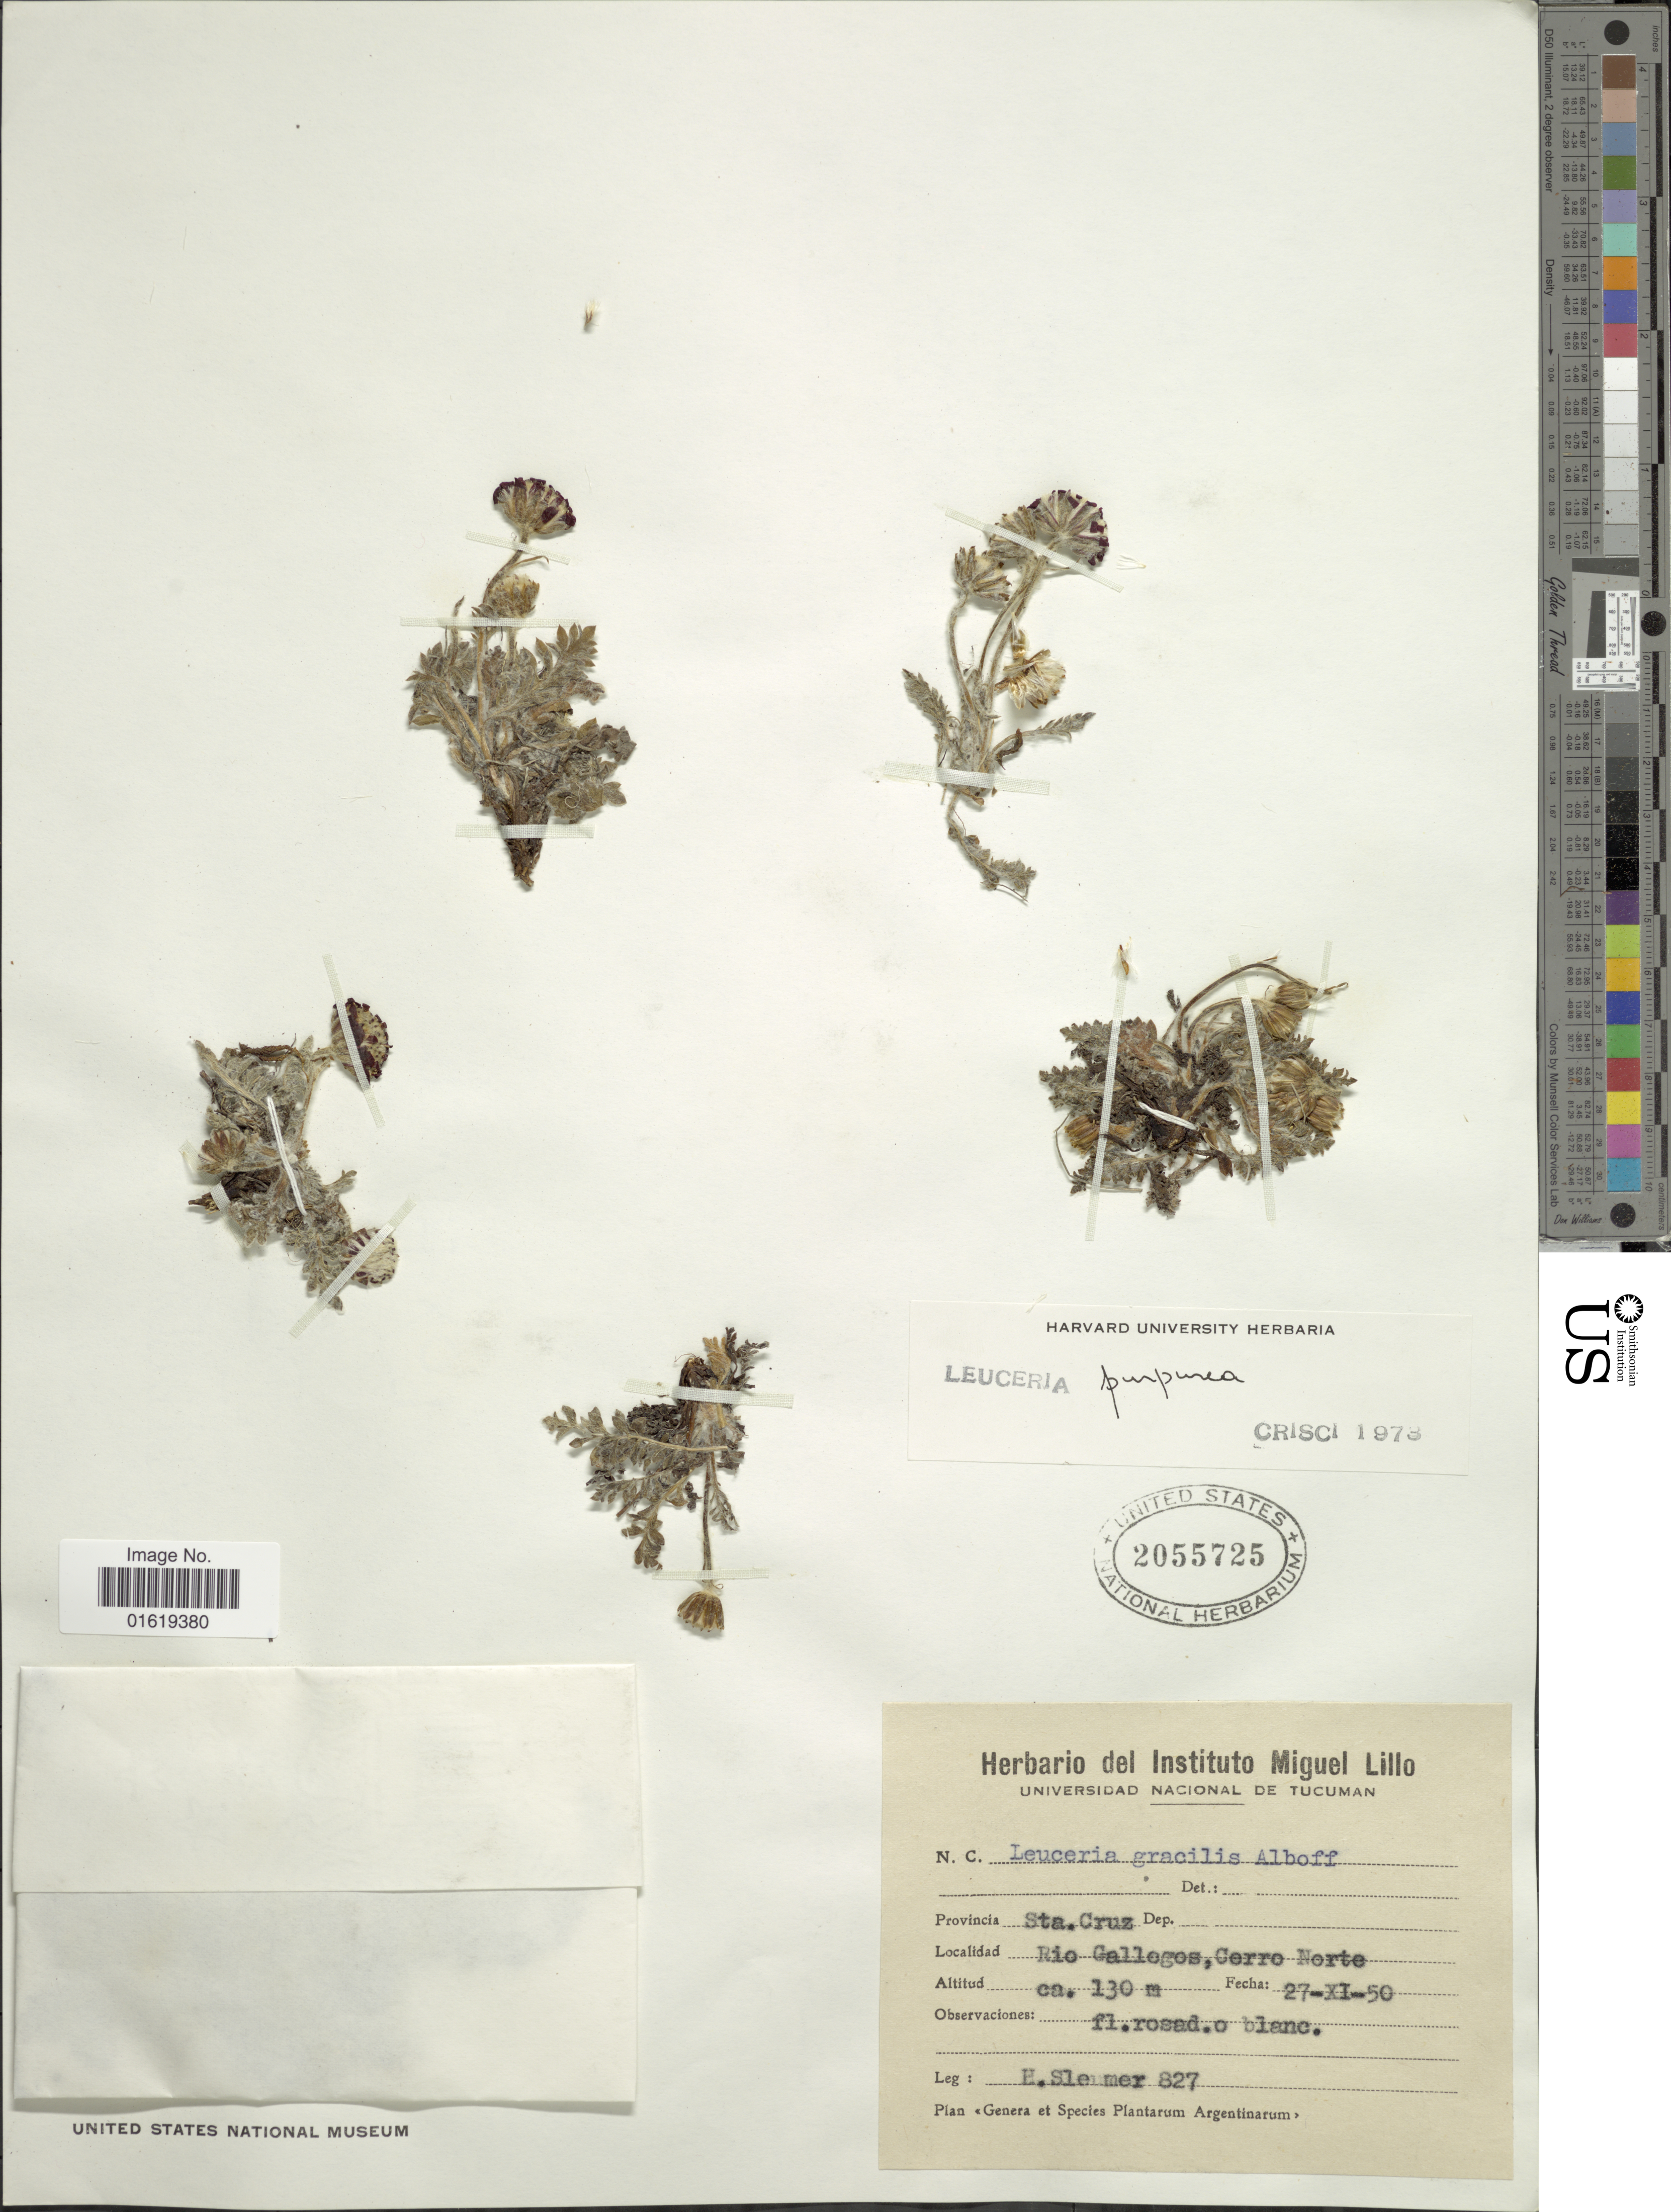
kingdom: Plantae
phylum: Tracheophyta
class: Magnoliopsida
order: Asterales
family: Asteraceae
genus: Leucheria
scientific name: Leucheria purpurea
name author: (Vahl) Hook. & Arn.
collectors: H. O. Sleumer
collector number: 827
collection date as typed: Transcribed d/m/y: 27/11/50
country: Argentina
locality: Provincia Sta. Cruz. Rio Callegos, Cerro Norte.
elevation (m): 130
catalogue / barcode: US 2055725